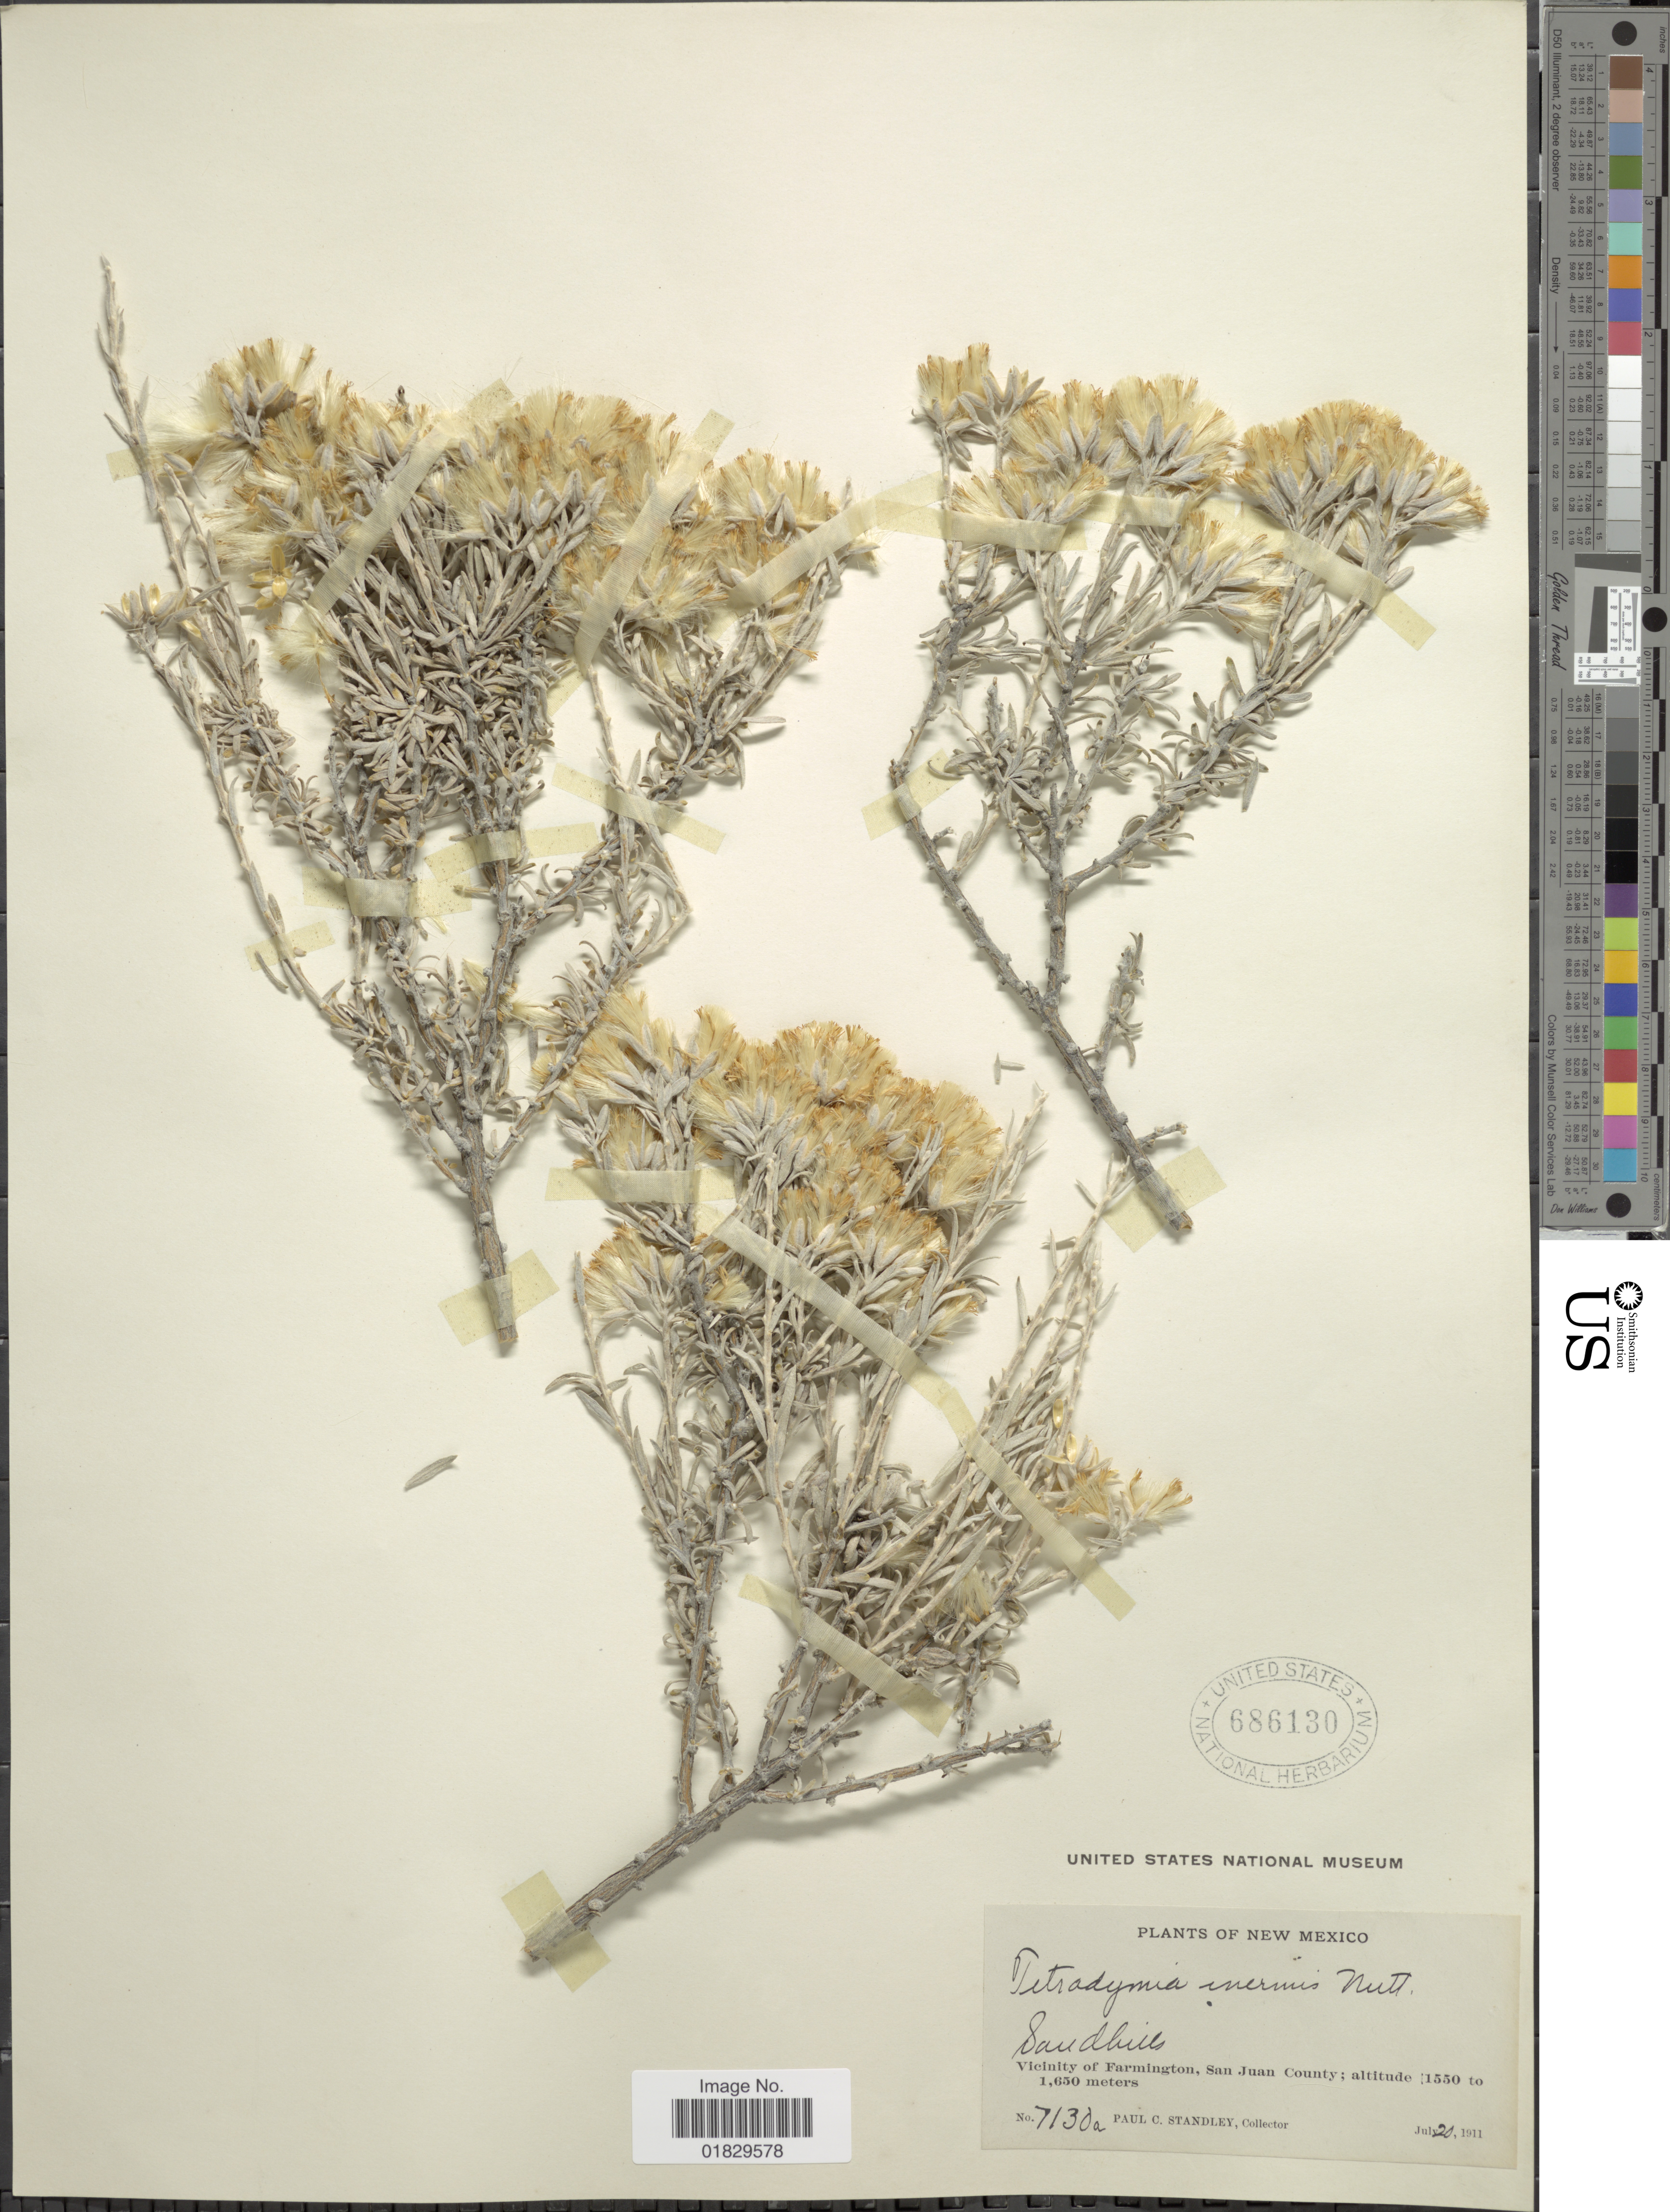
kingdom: Plantae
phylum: Tracheophyta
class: Magnoliopsida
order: Asterales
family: Asteraceae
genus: Tetradymia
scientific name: Tetradymia canescens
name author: DC.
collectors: P. C. Standley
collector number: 7130a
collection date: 1911-07-20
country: United States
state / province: New Mexico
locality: Sandhills. Vicinity of Farmington, San Juan County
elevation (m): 1550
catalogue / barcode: US 686130